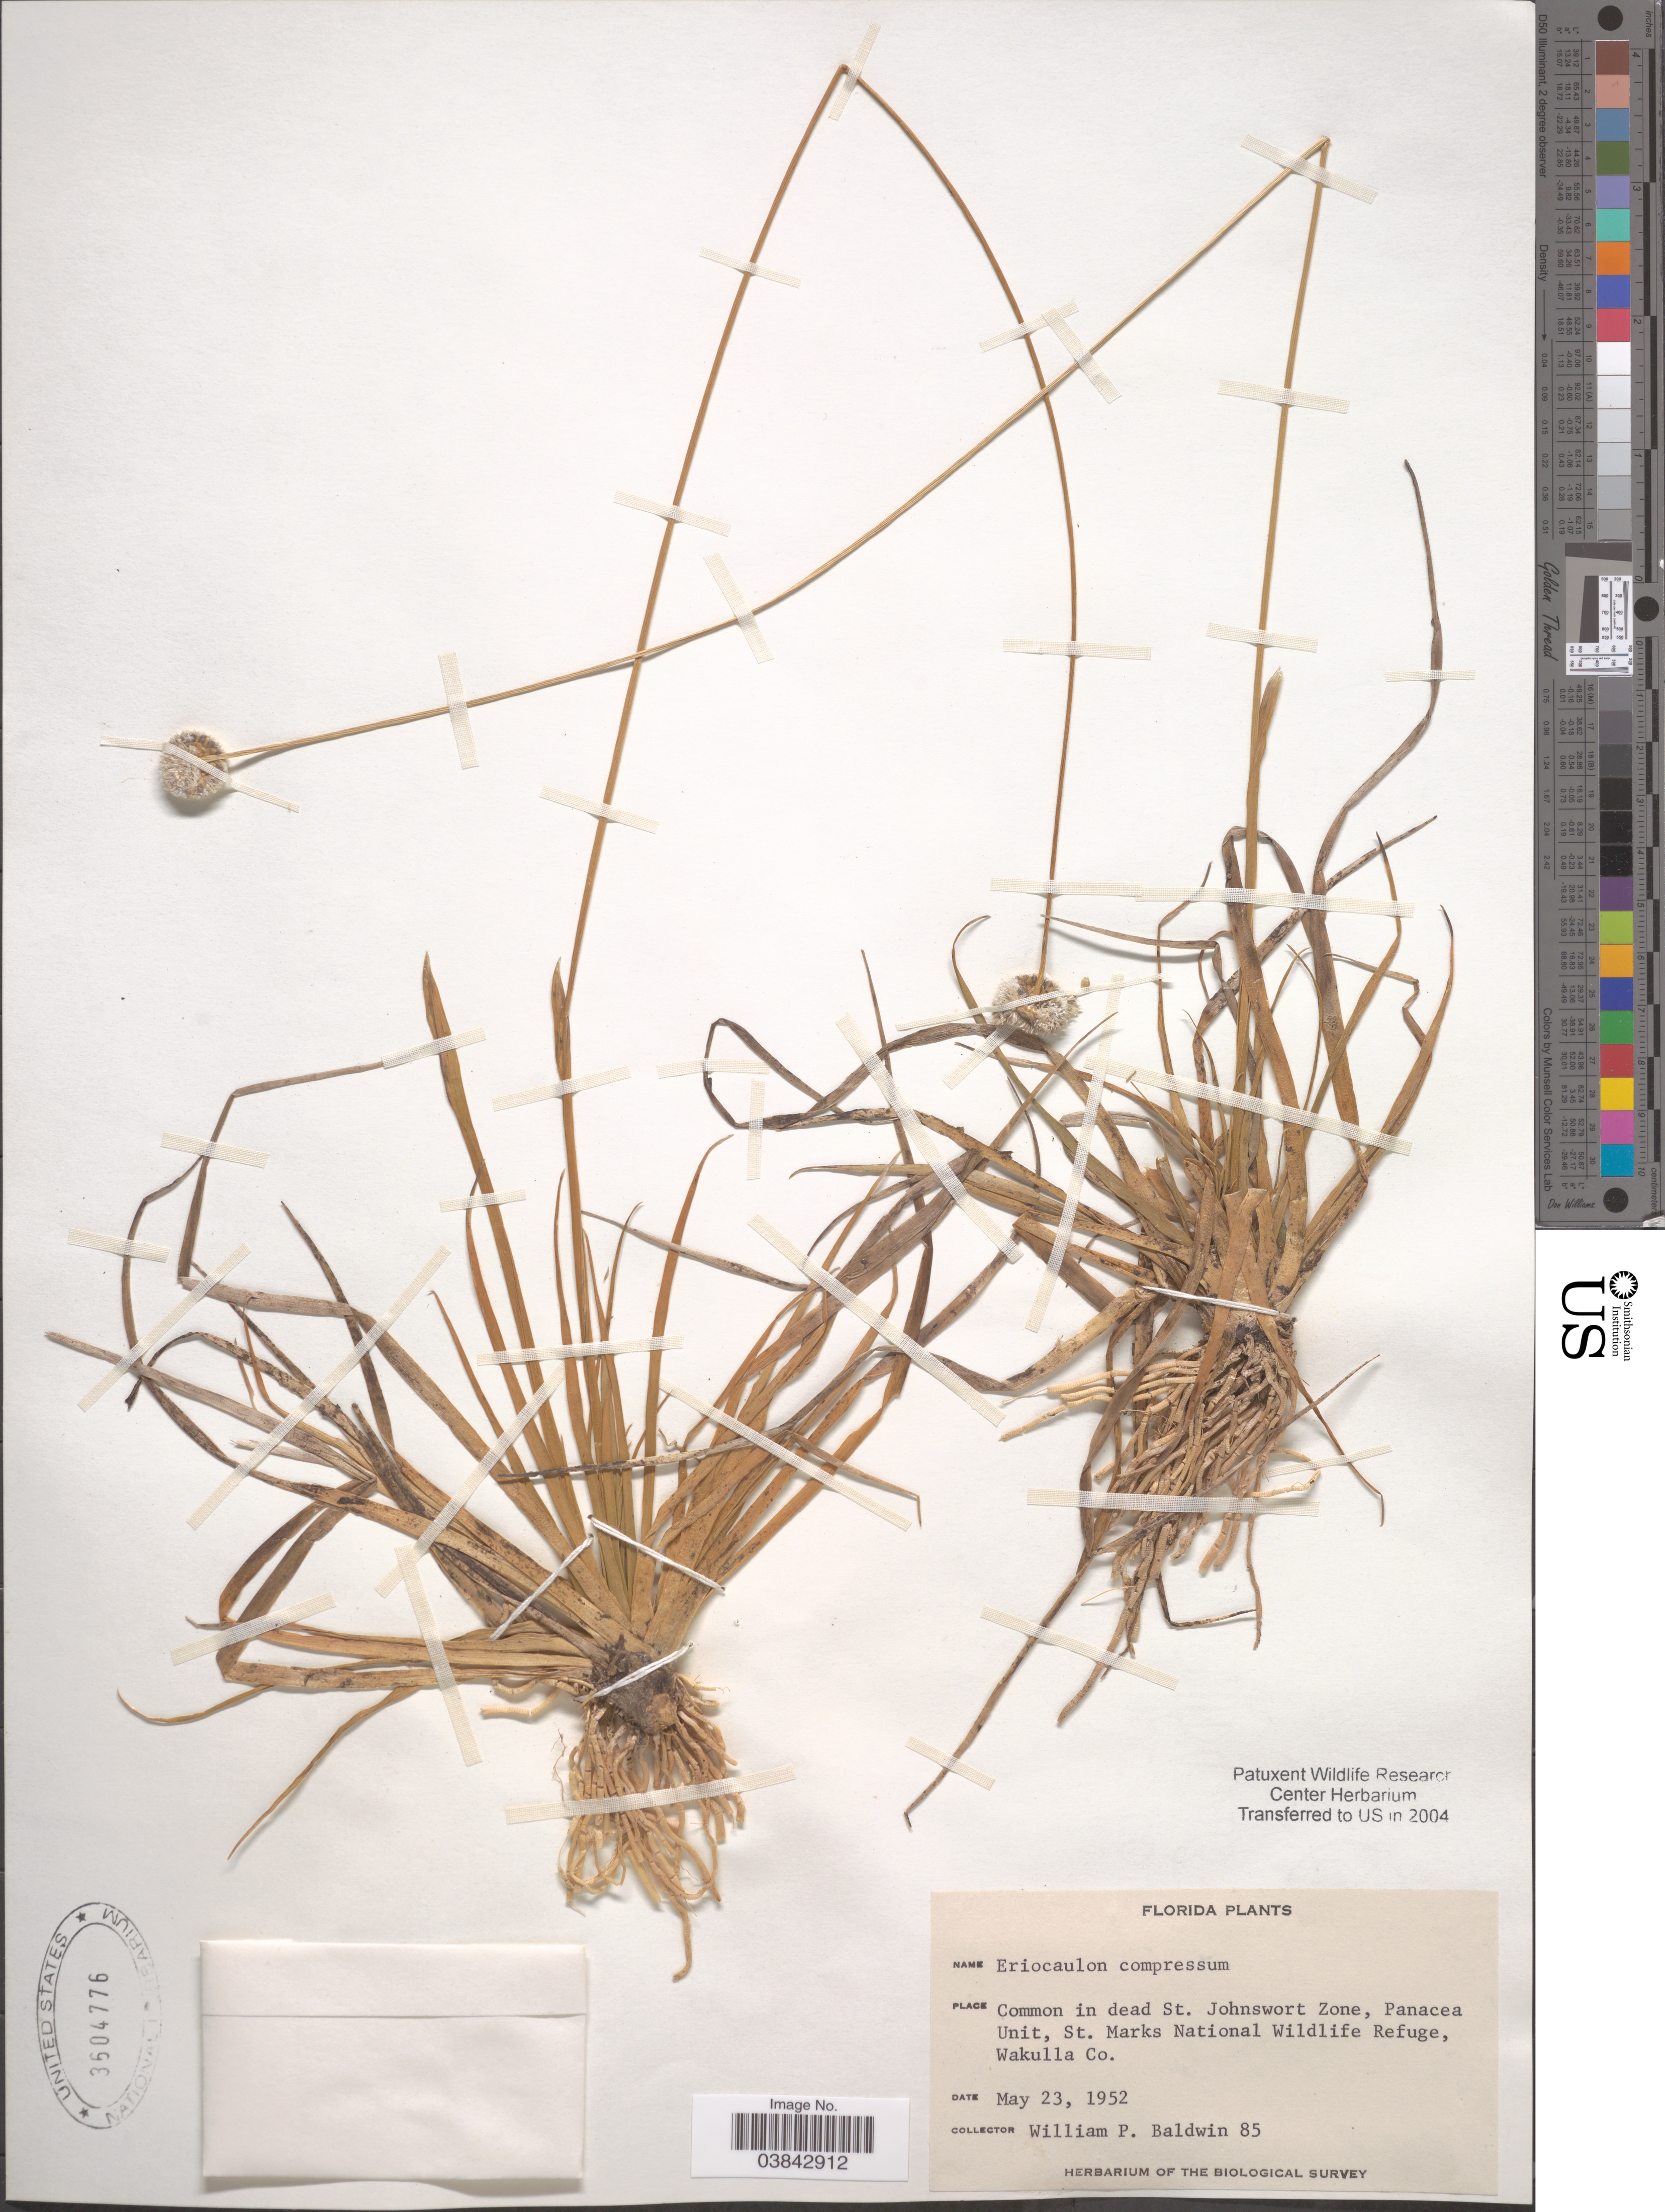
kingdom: Plantae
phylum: Tracheophyta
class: Liliopsida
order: Poales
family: Eriocaulaceae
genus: Eriocaulon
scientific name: Eriocaulon compressum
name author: Lam.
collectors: W. Baldwin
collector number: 85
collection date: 1952-05-23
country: United States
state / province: Florida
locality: In dead St. Johnswort Zone, Panacea Unit, St. Marks National Wildlife Refuge, Wakulla Co.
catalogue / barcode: US 3604776